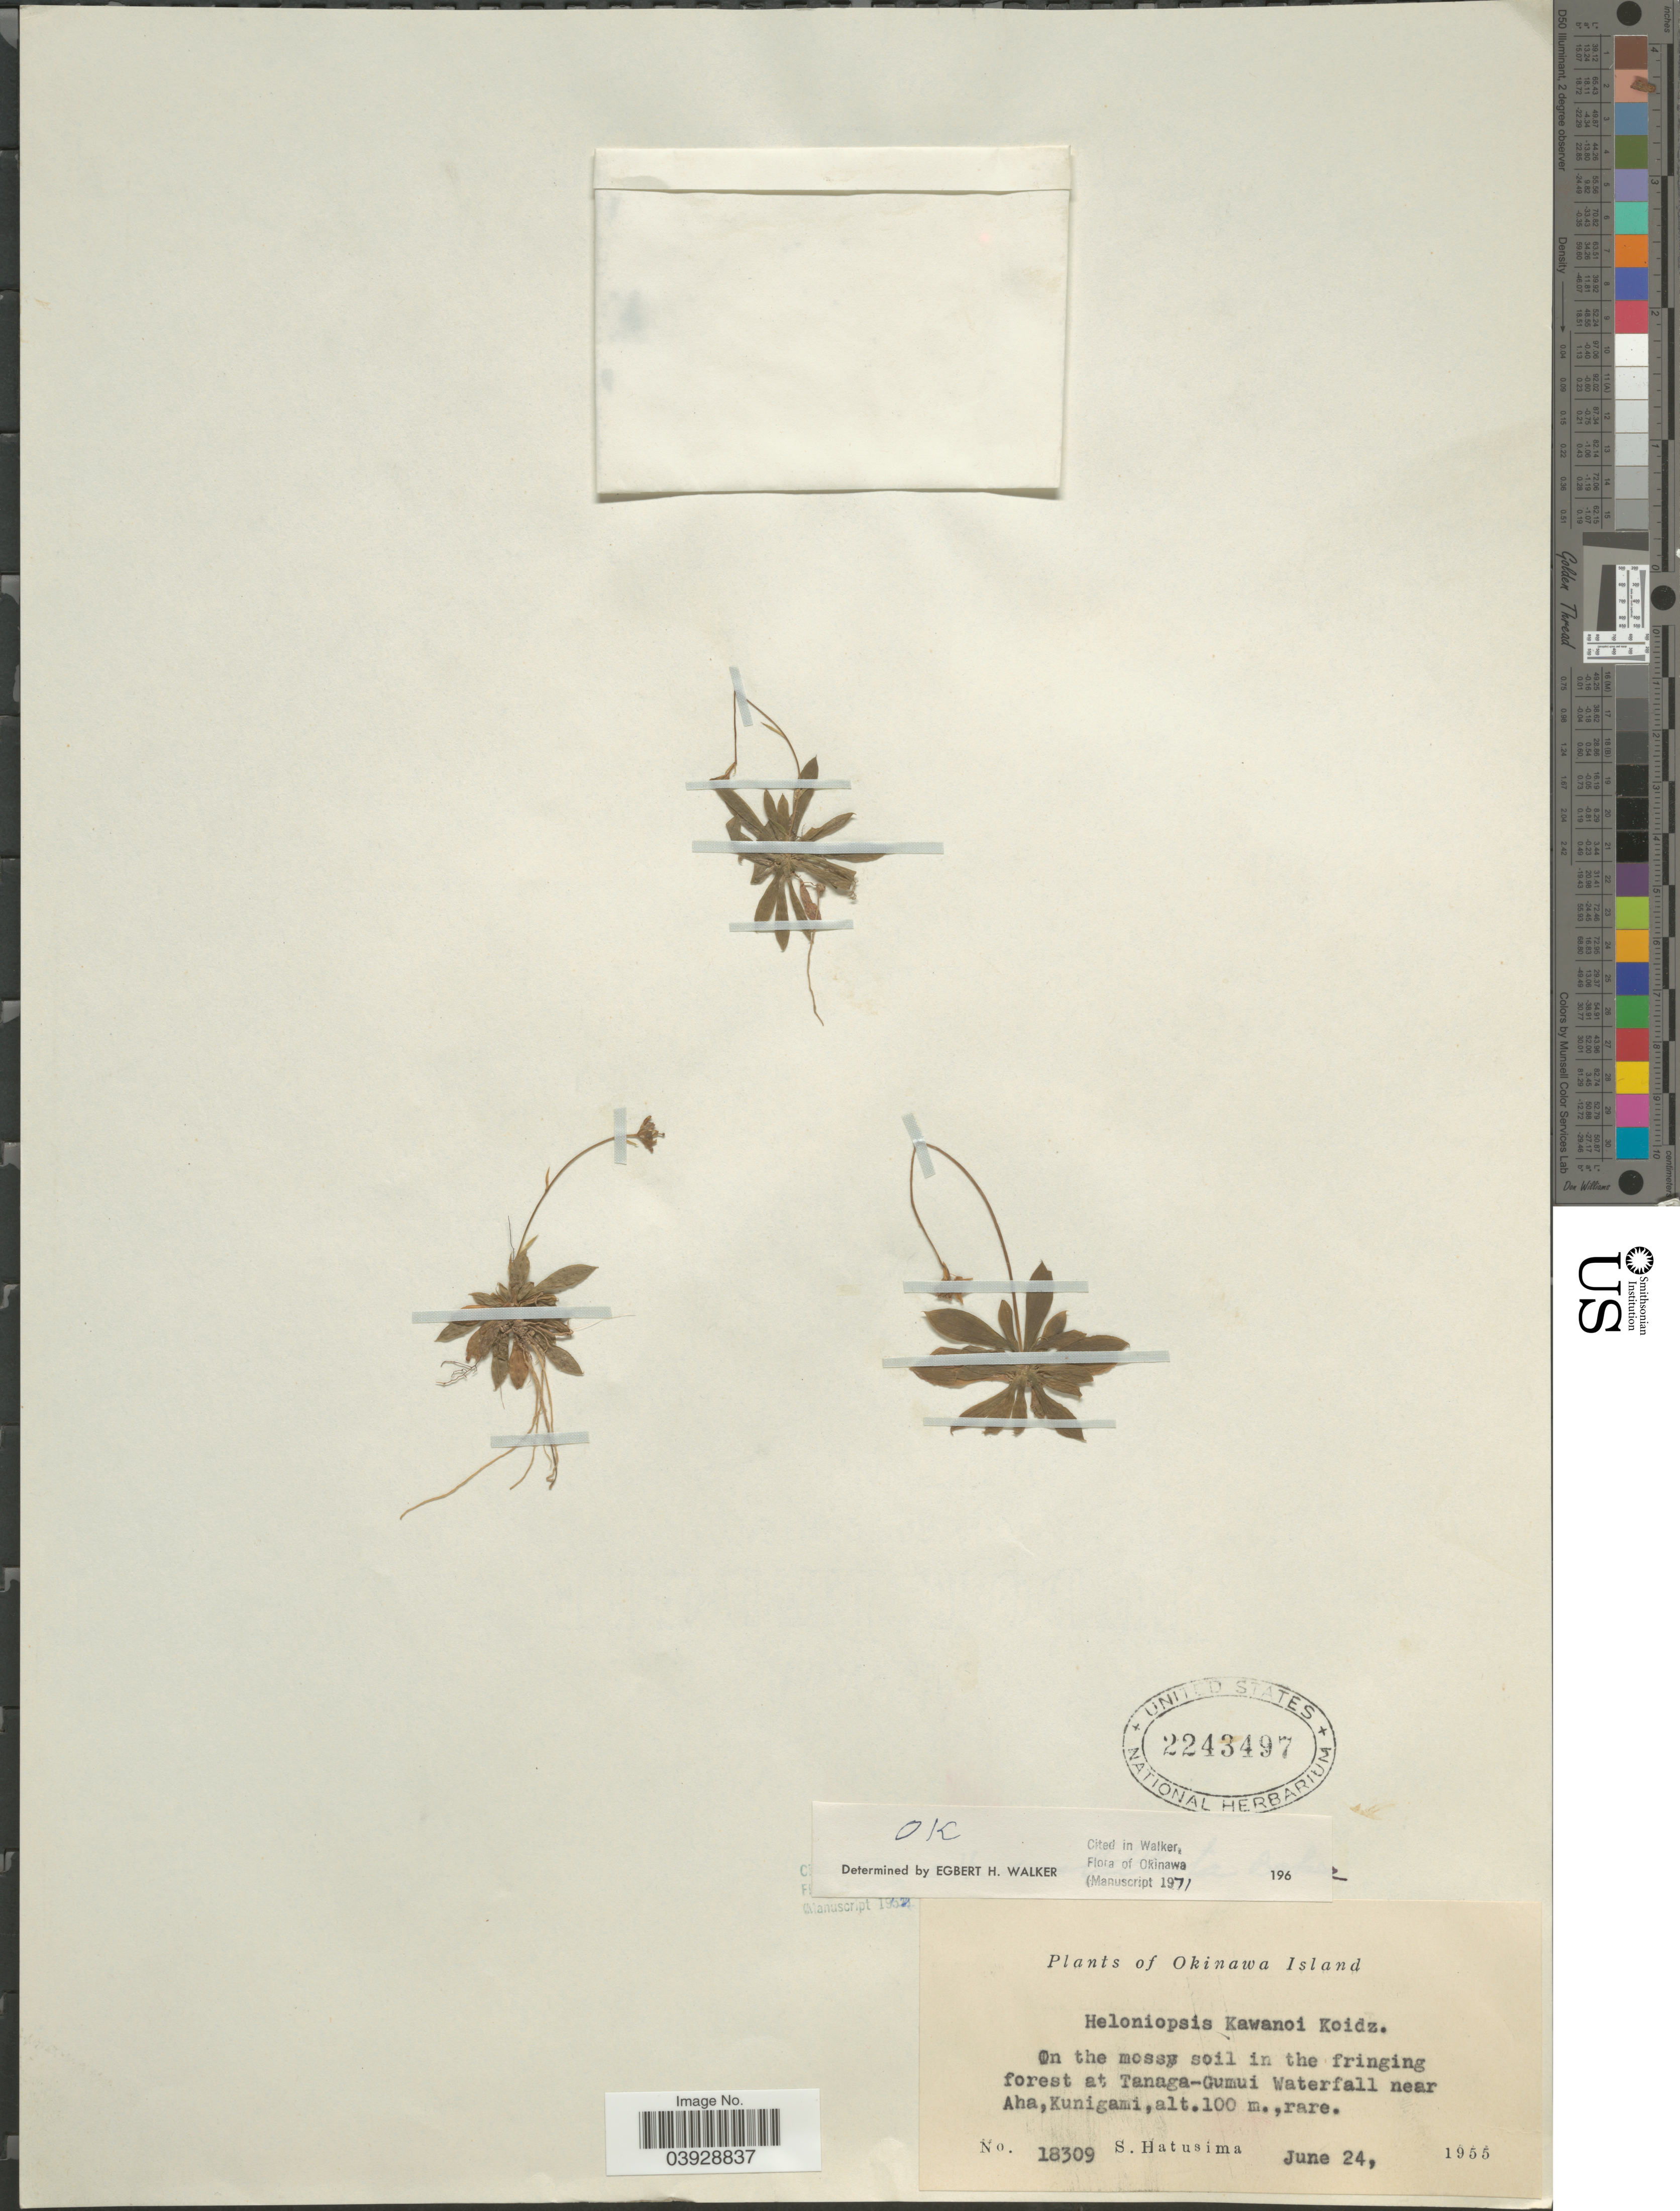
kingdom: Plantae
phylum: Tracheophyta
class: Liliopsida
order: Liliales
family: Melanthiaceae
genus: Heloniopsis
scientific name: Heloniopsis kawanoi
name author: (Koidz.) Honda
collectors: S. Hatusima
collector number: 18309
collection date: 1955-06-24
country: Japan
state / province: Okinawa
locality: Okinawa Island. At Tanaga-Gumui Waterfall near Aha, Kunigami.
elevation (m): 100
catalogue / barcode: US 2243497